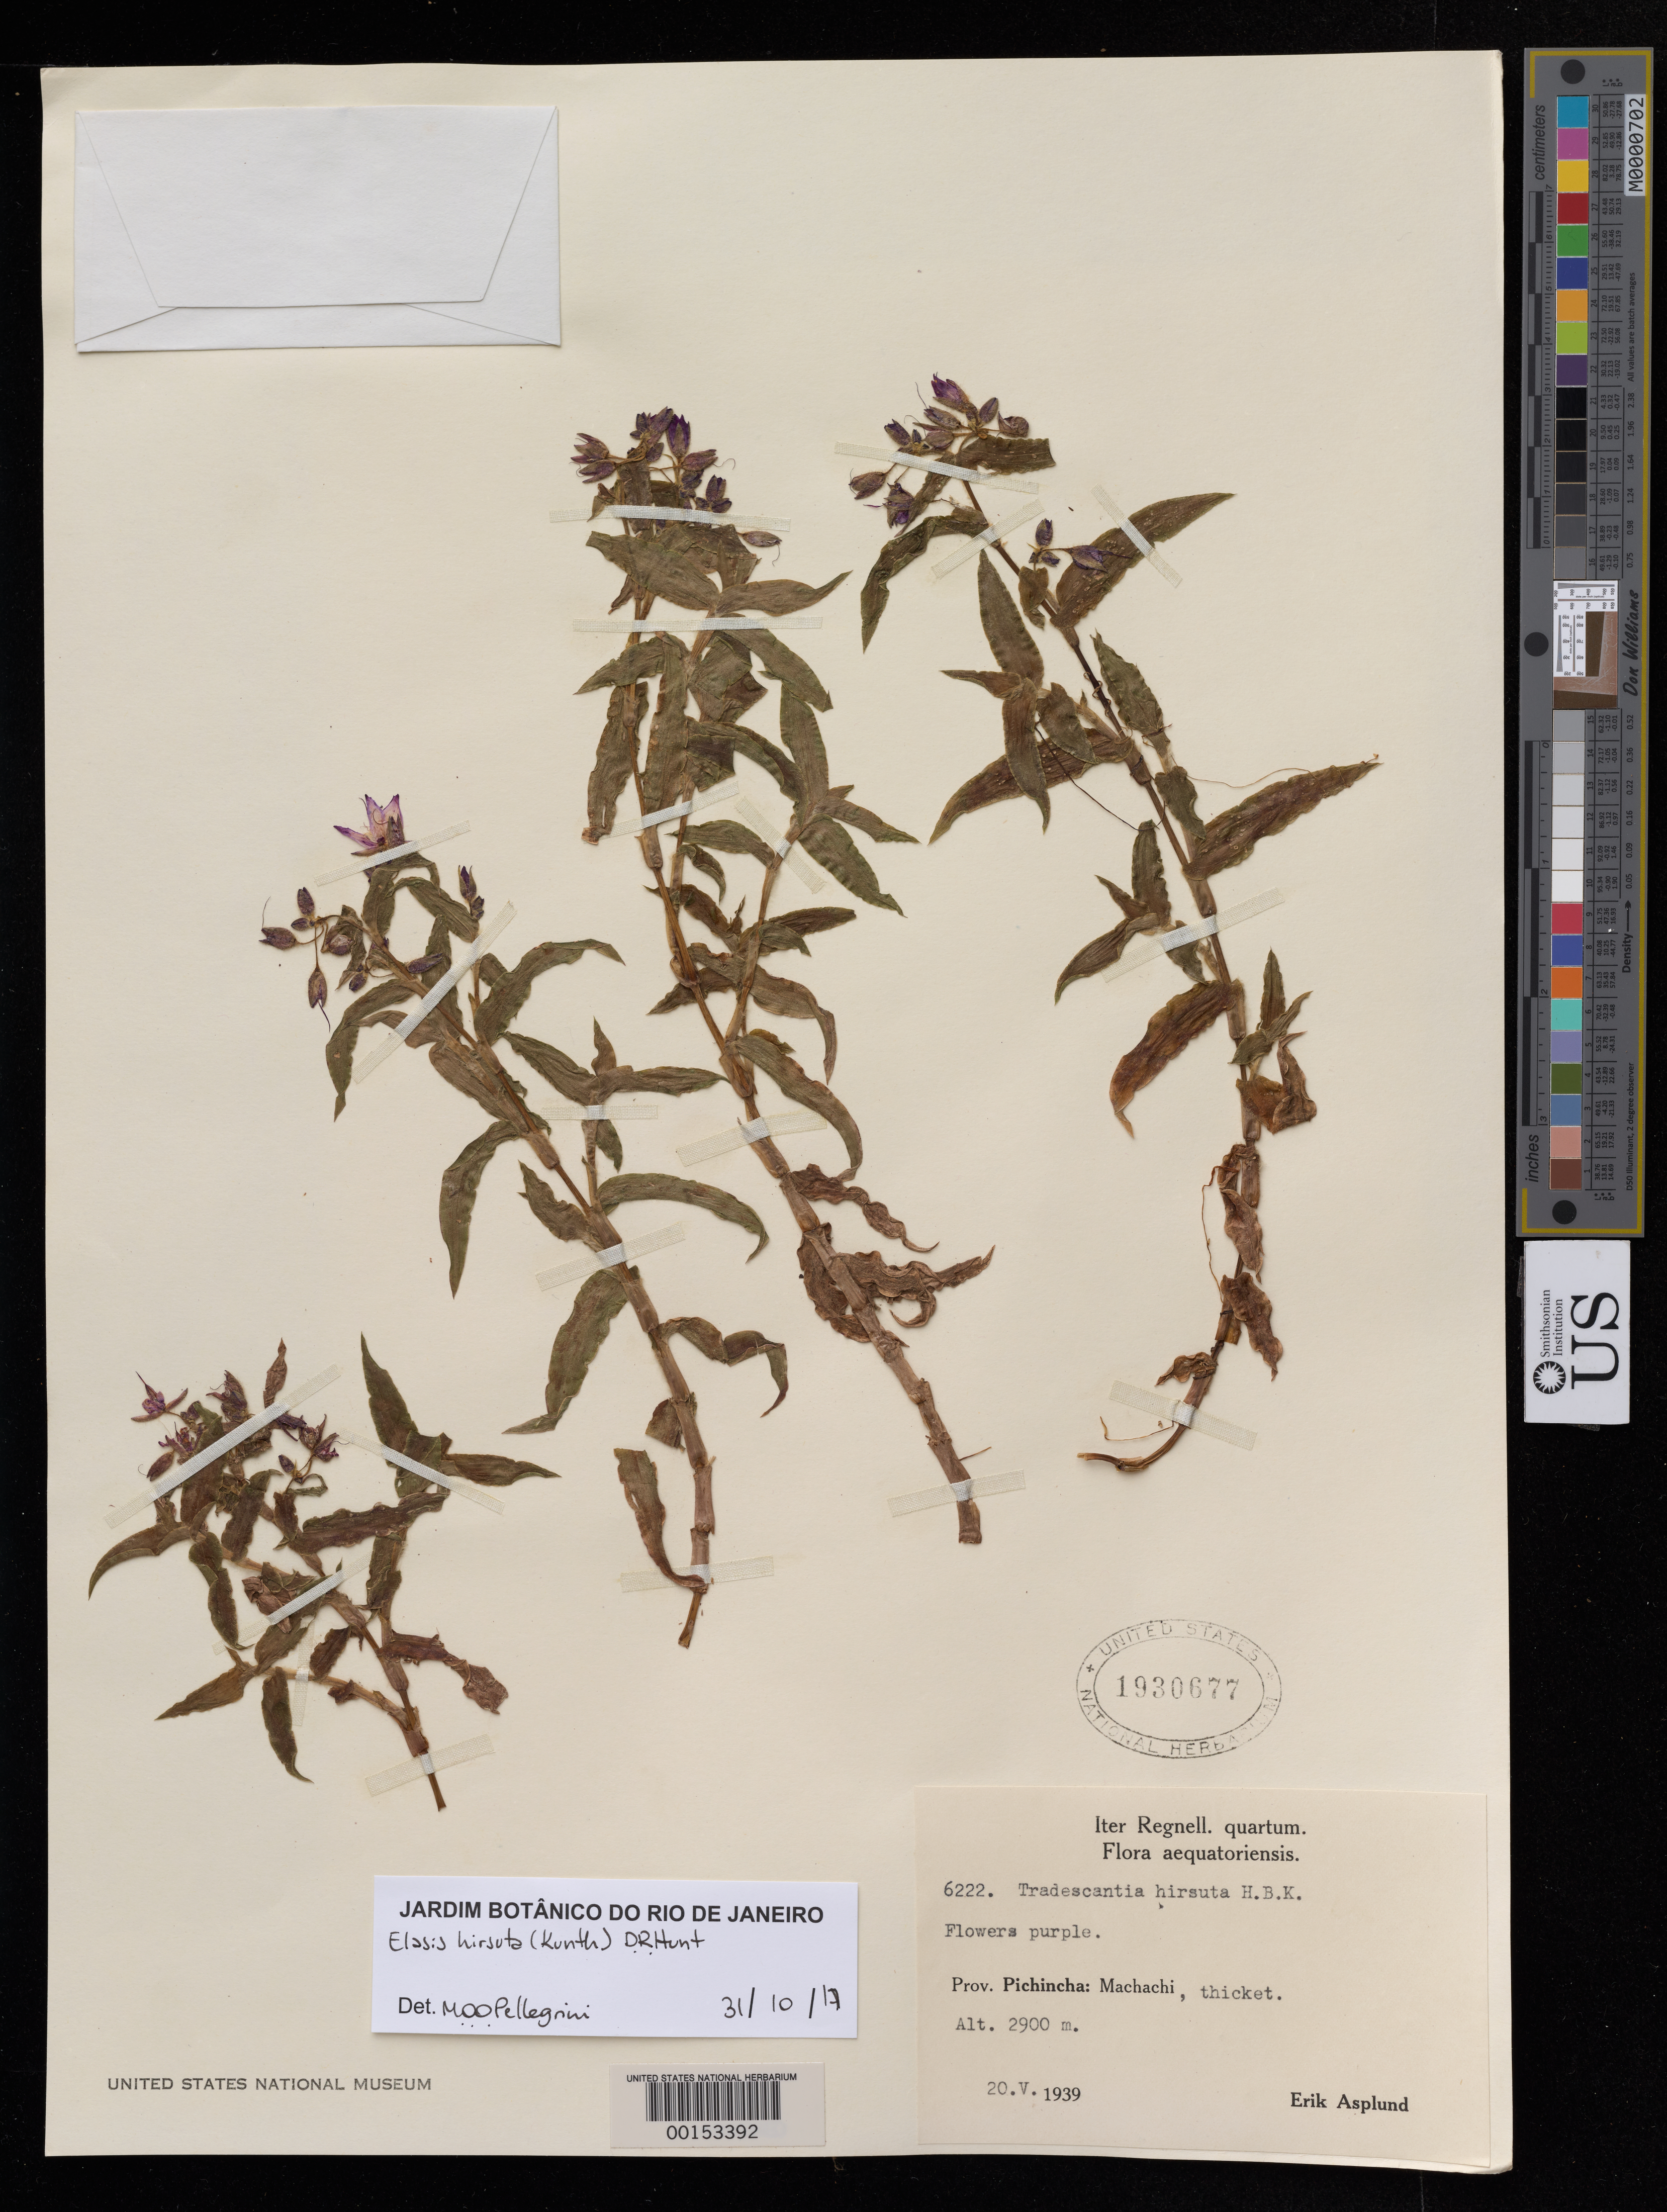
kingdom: Plantae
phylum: Tracheophyta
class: Liliopsida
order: Commelinales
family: Commelinaceae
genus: Elasis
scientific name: Elasis hirsuta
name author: (Kunth) D.R. Hunt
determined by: Pellegrini, M. O. de Oliveira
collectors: E. Asplund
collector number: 6222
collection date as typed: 20 May 1939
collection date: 1939-05-20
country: Ecuador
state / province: Pichincha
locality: Machachi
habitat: Thicket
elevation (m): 2900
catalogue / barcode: US 1930677